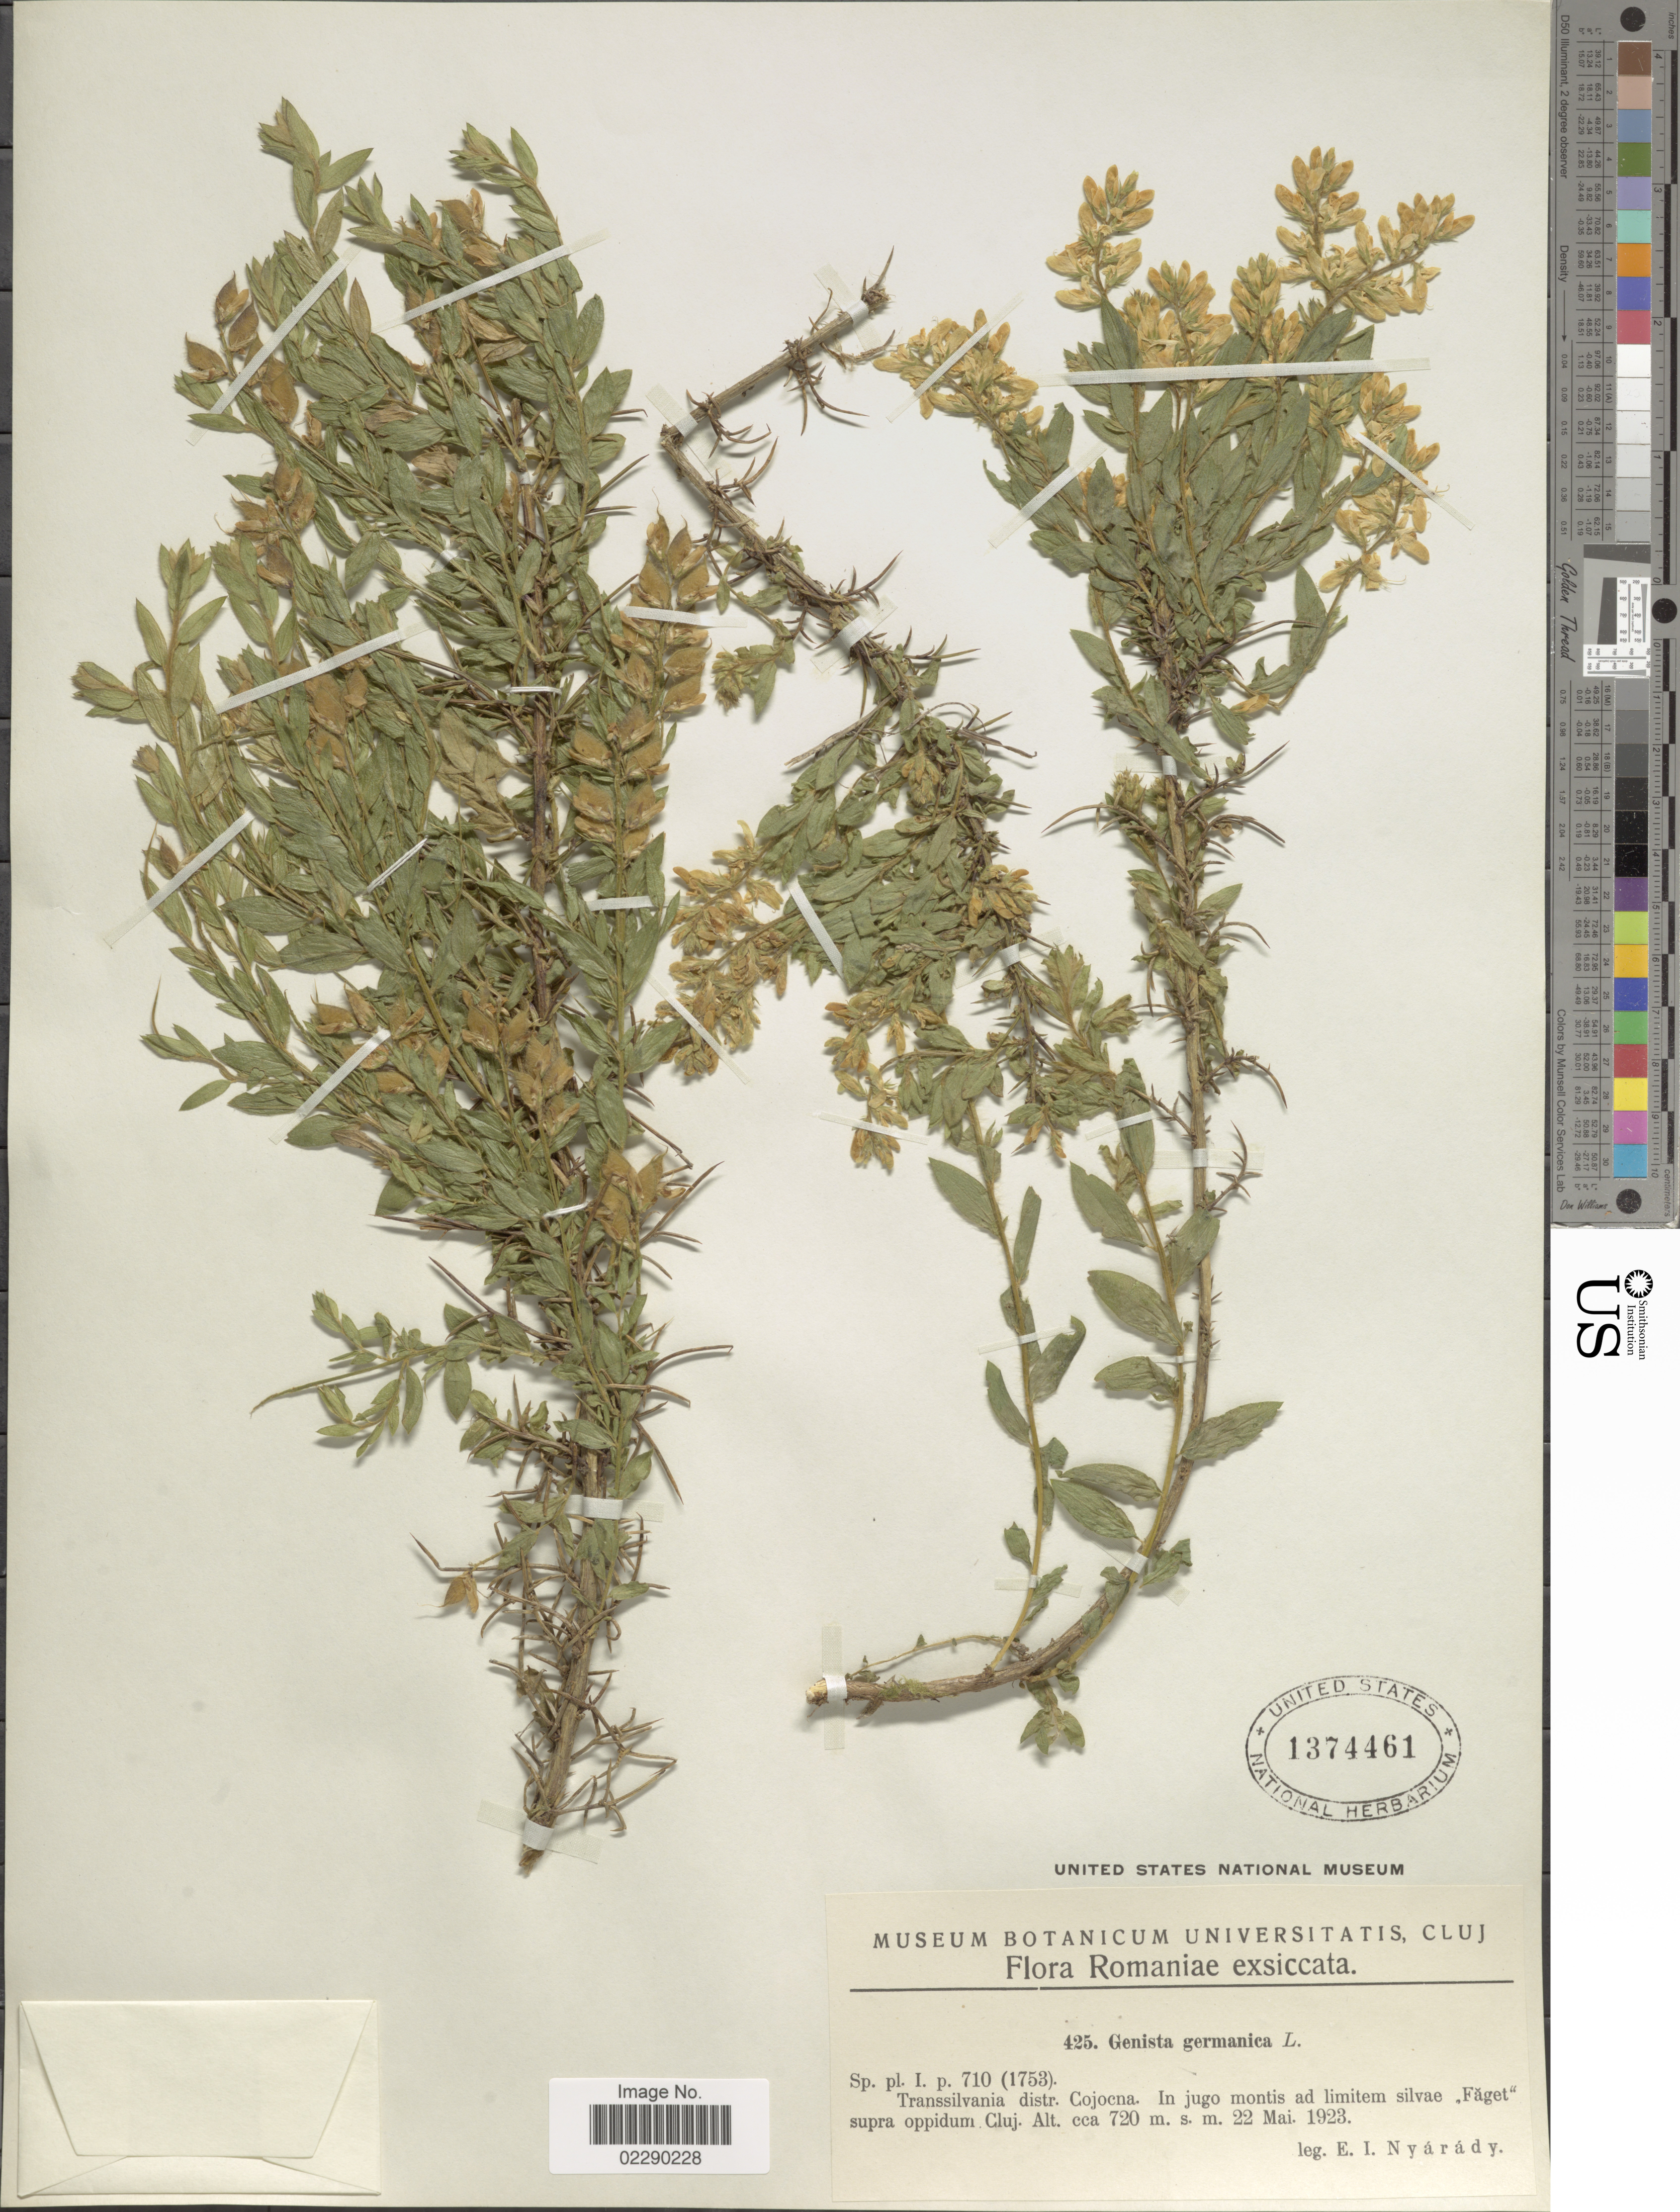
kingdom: Plantae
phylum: Tracheophyta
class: Magnoliopsida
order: Fabales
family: Fabaceae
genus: Genista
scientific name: Genista germanica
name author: L.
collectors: E. Nyárády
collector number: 425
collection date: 1923-05-22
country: Romania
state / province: Cluj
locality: Transsilvania distr. Cojocna, Faget supra oppidum Cluj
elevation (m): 720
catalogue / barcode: US 1374461